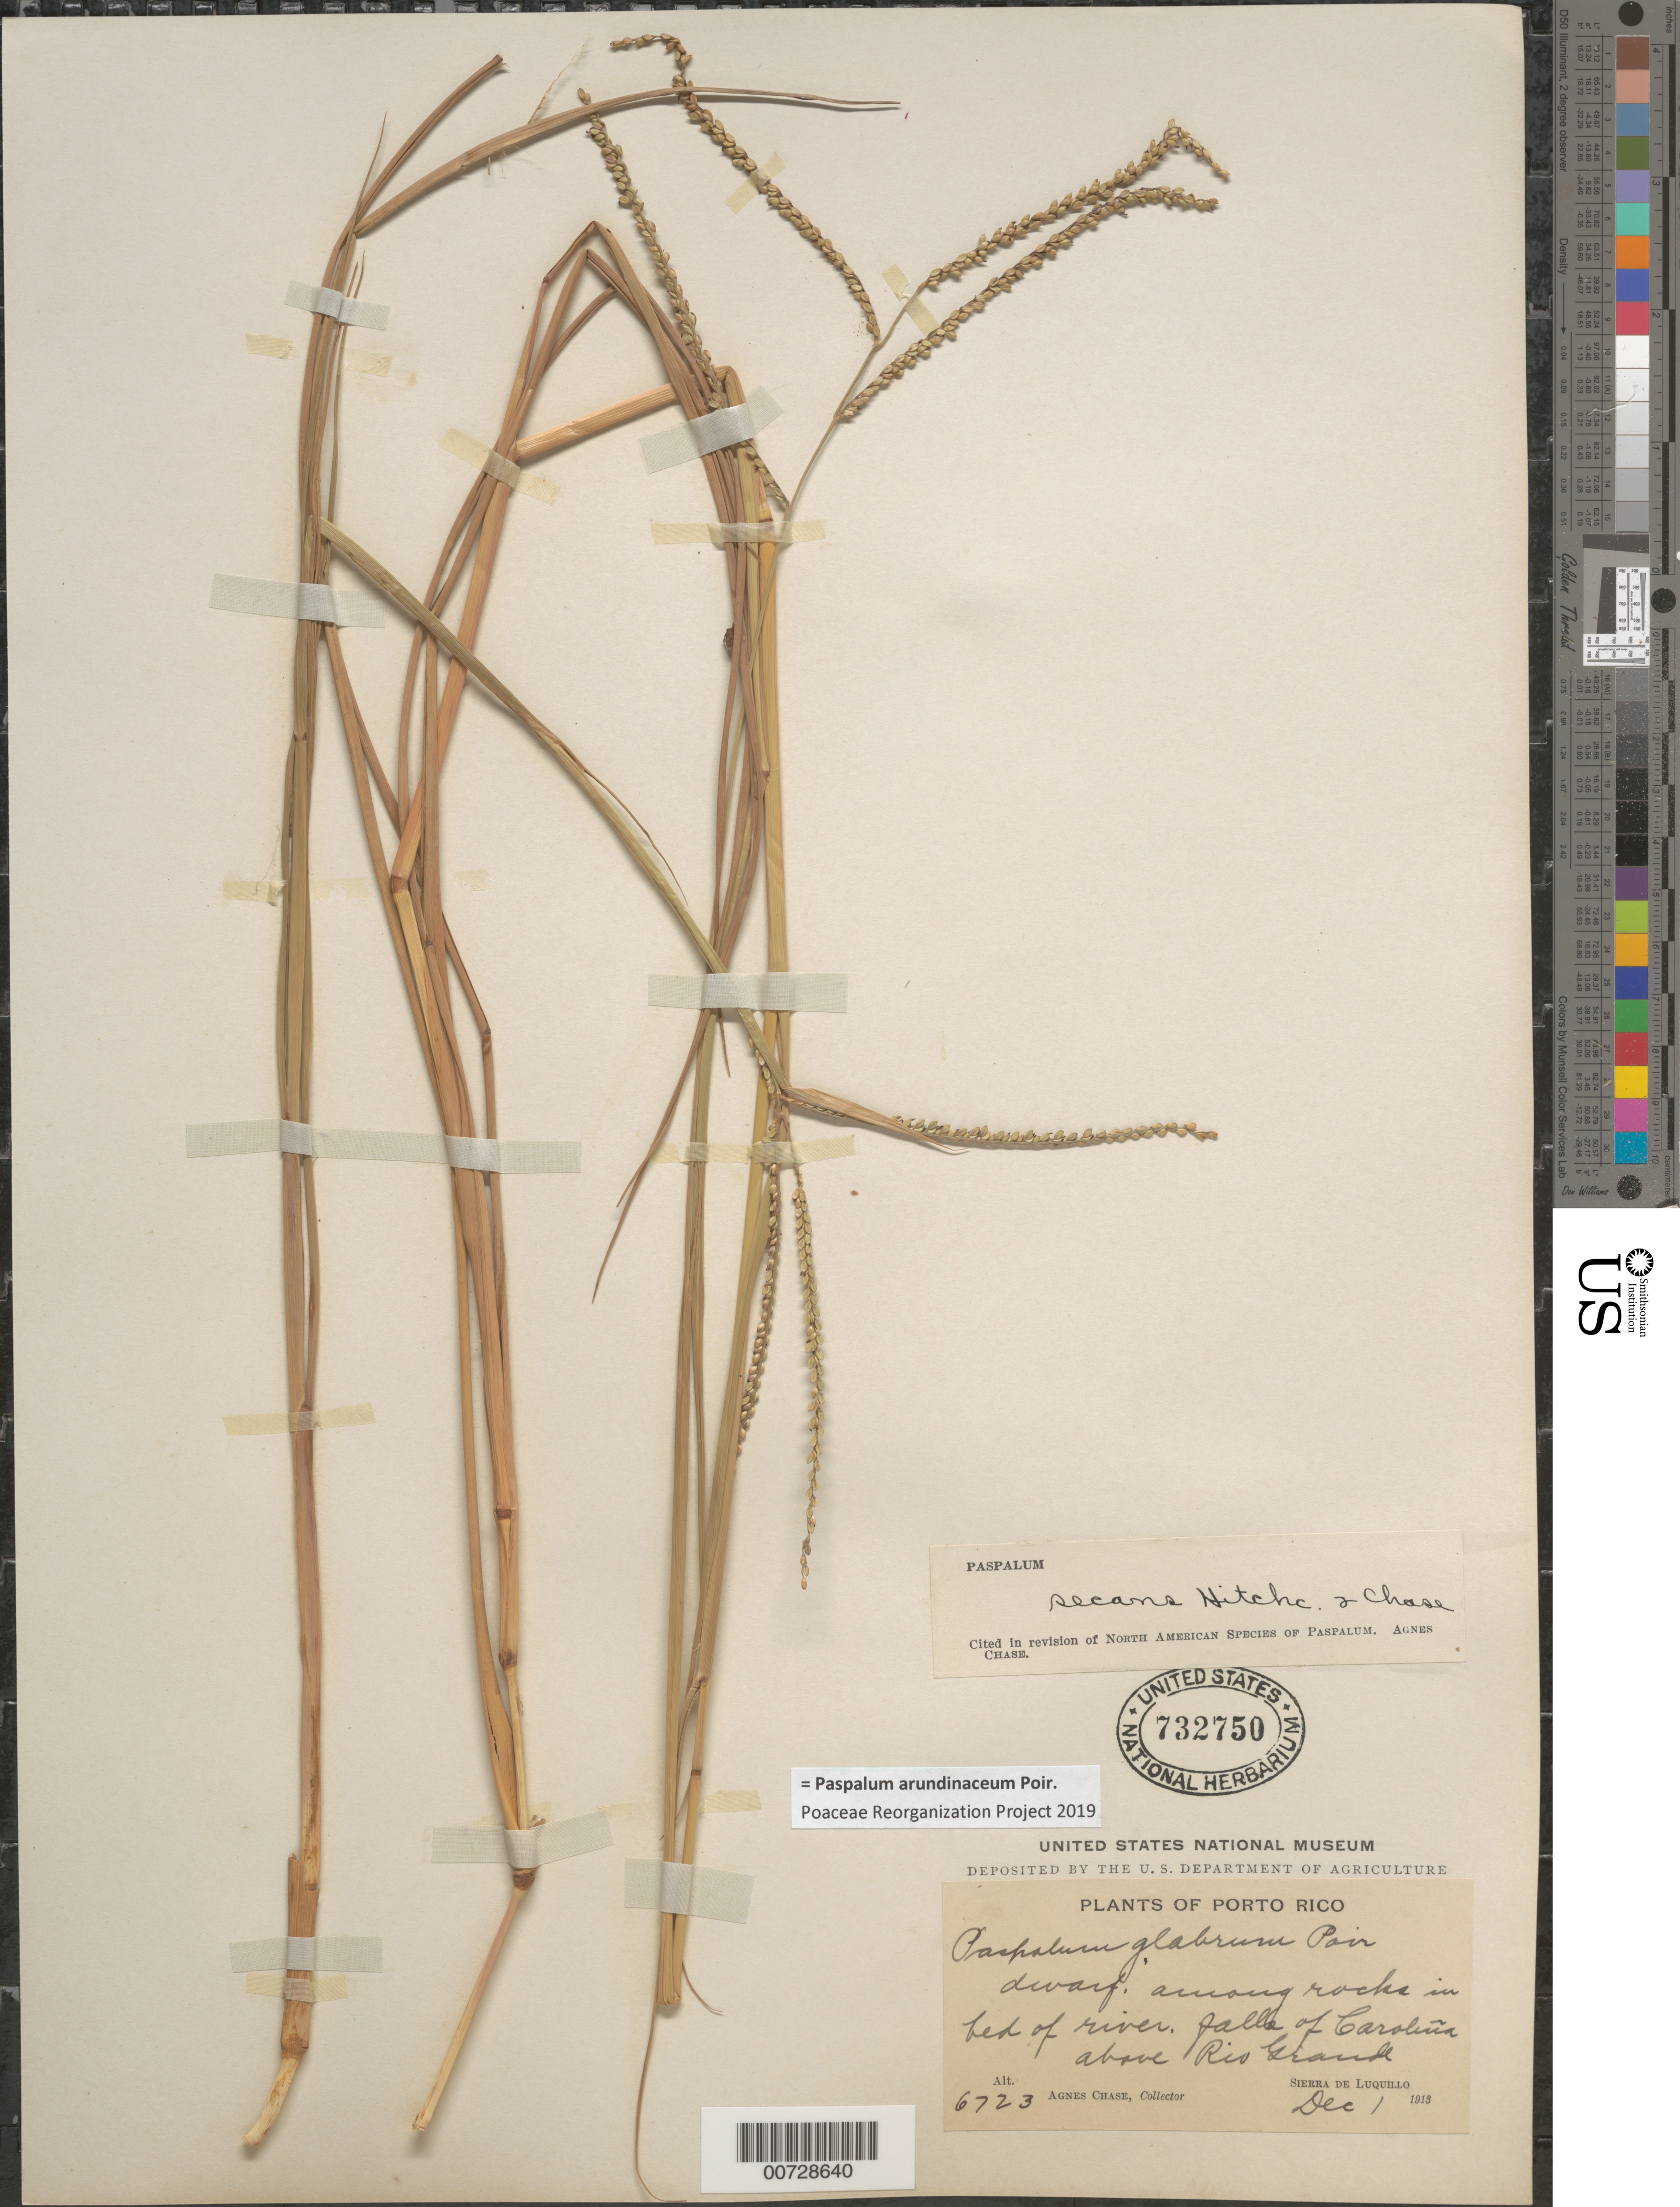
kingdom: Plantae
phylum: Tracheophyta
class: Liliopsida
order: Poales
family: Poaceae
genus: Paspalum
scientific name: Paspalum arundinaceum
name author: Poir.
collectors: A. Chase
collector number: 6723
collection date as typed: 01 Dec 1913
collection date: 1913-12-01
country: Puerto Rico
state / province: Luquillo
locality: Falls of Caroliña above Rio Grande, Sierra de Luquillo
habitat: Among rocks in bed of river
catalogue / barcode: US 732750